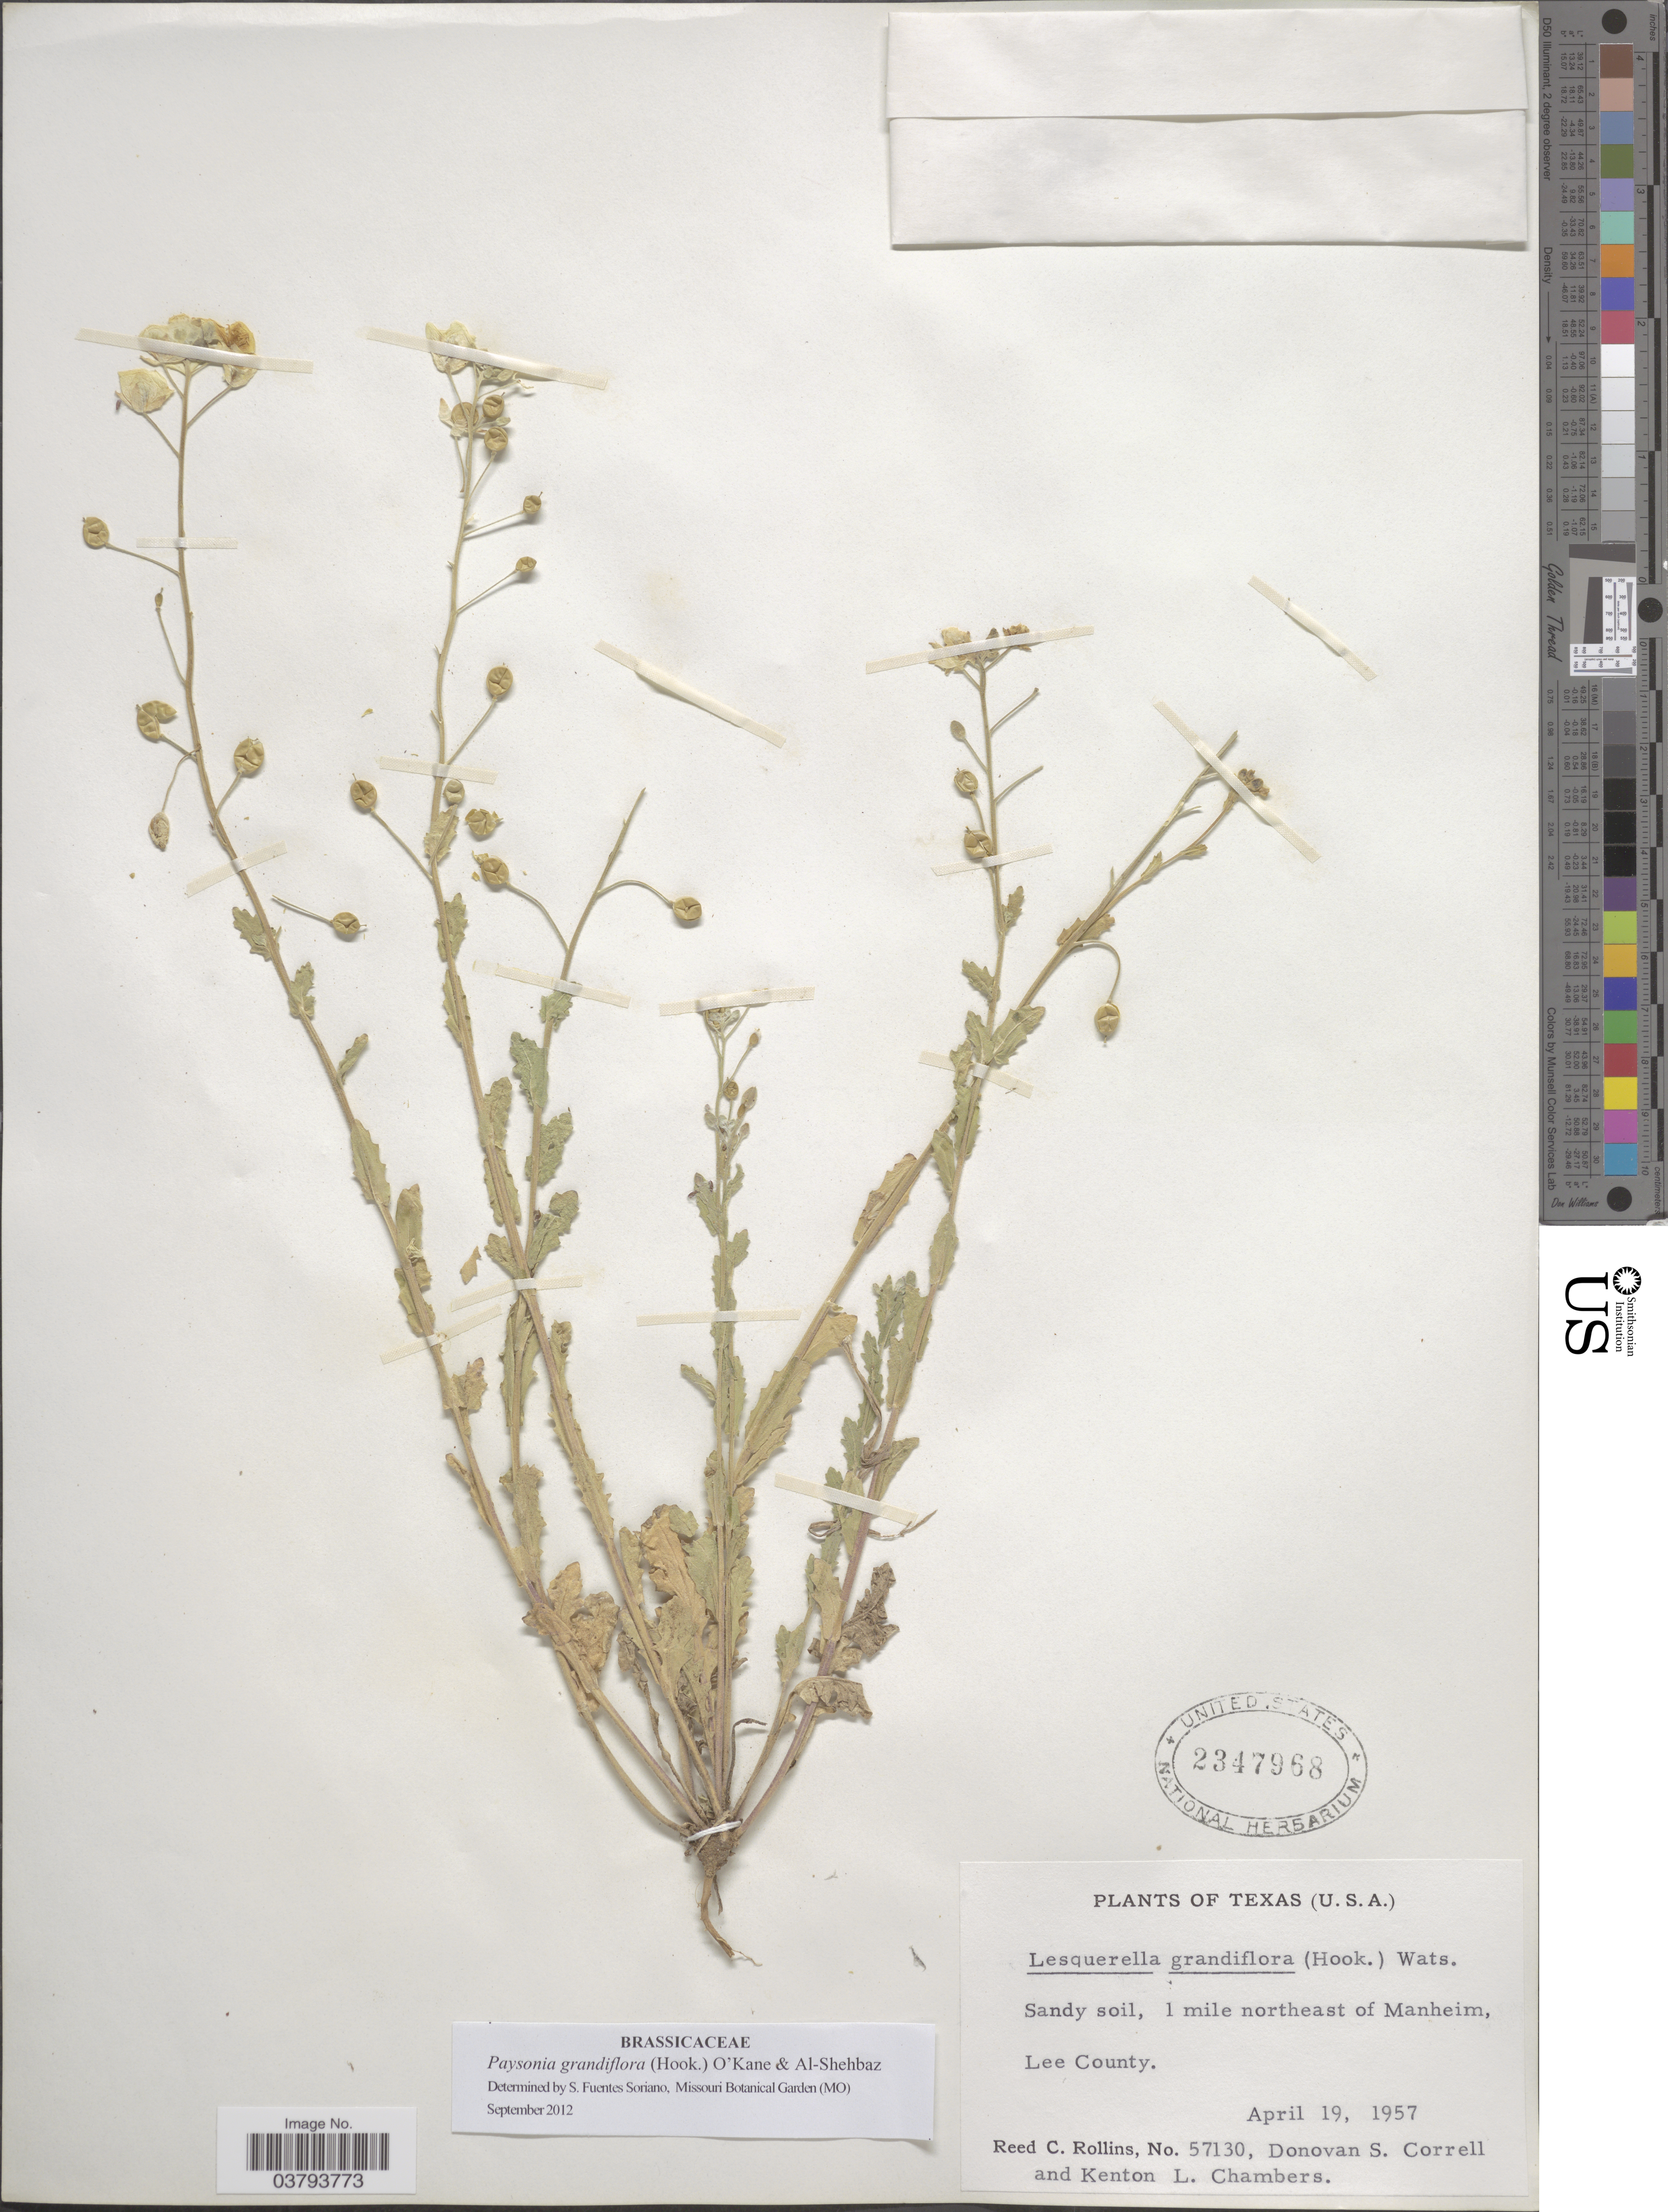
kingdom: Plantae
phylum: Tracheophyta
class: Magnoliopsida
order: Brassicales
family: Brassicaceae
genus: Lesquerella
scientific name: Lesquerella grandiflora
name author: S. Watson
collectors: R. C. Rollins, D. S. Correll & K. L. Chambers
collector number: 57130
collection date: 1957-04-19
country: United States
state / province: Texas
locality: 1 mile northeast of Manheim, Lee County.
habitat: sandy soil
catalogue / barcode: US 2347968